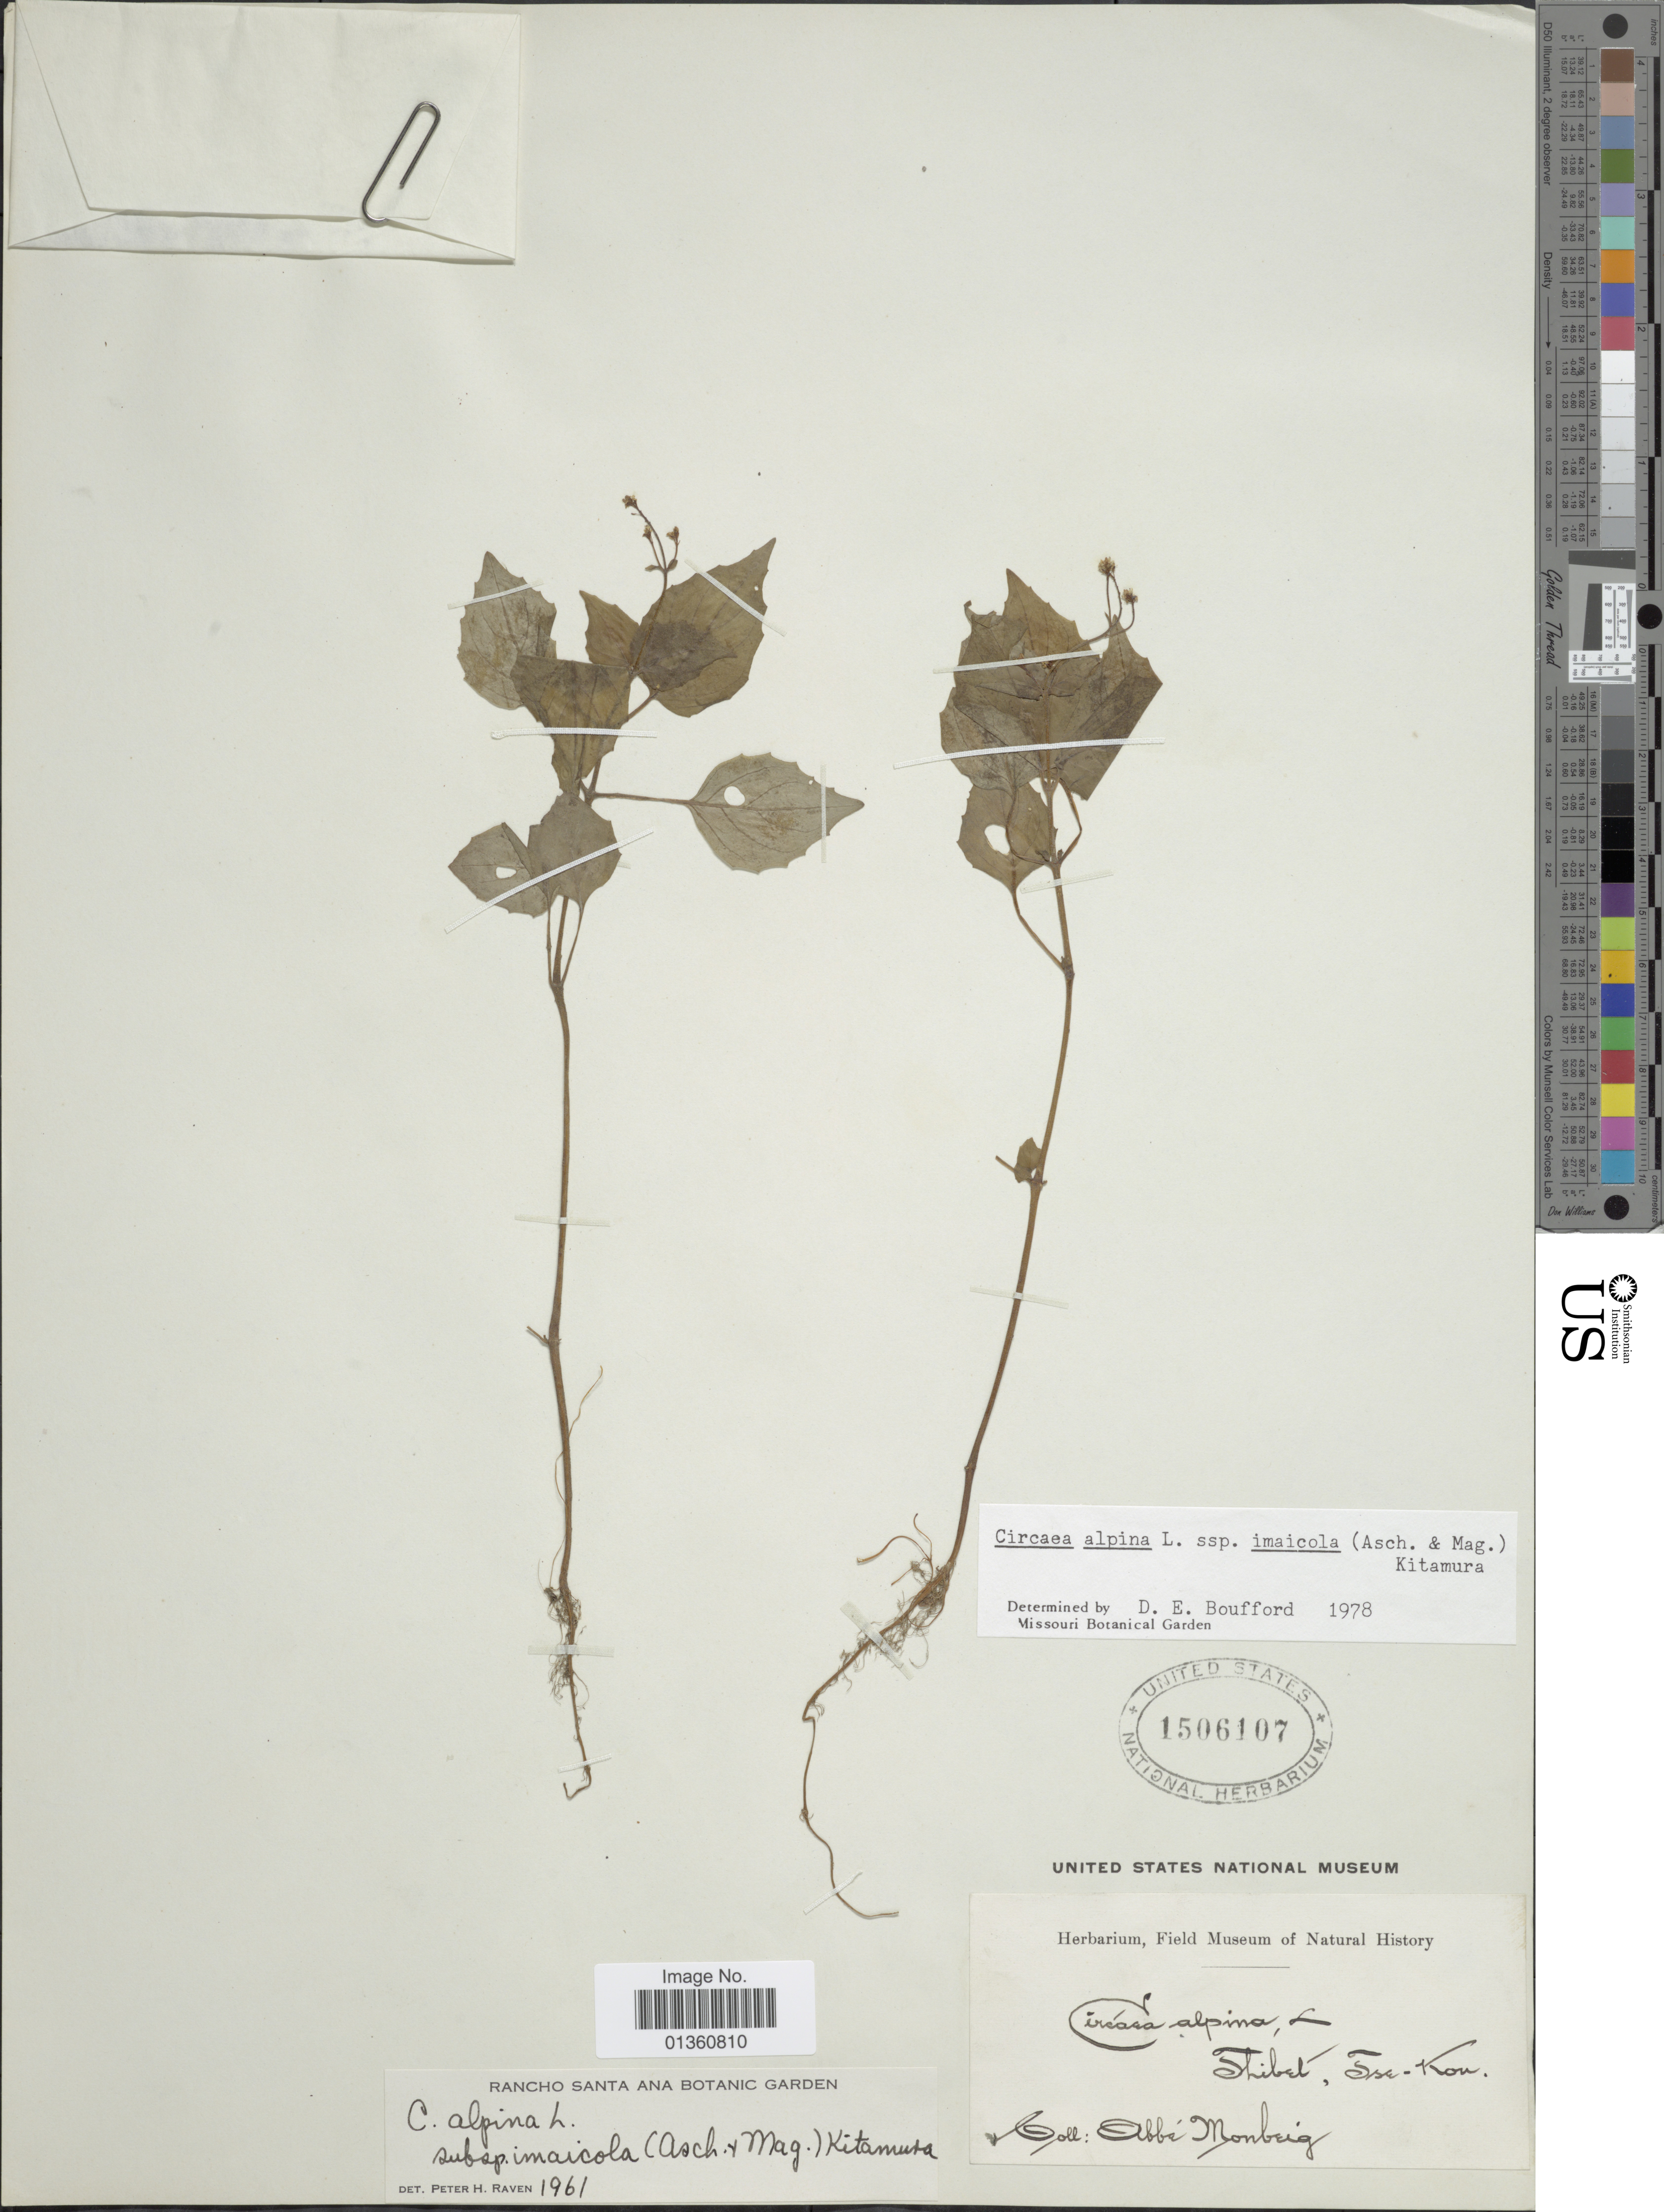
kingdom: Plantae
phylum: Tracheophyta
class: Magnoliopsida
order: Myrtales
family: Onagraceae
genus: Circaea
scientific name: Circaea alpina subsp. imaicola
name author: (Asch. & Magnus) Kitam.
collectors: A. Monbeig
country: China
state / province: Xizang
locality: Thibet, Tse-Kou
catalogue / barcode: US 1506107